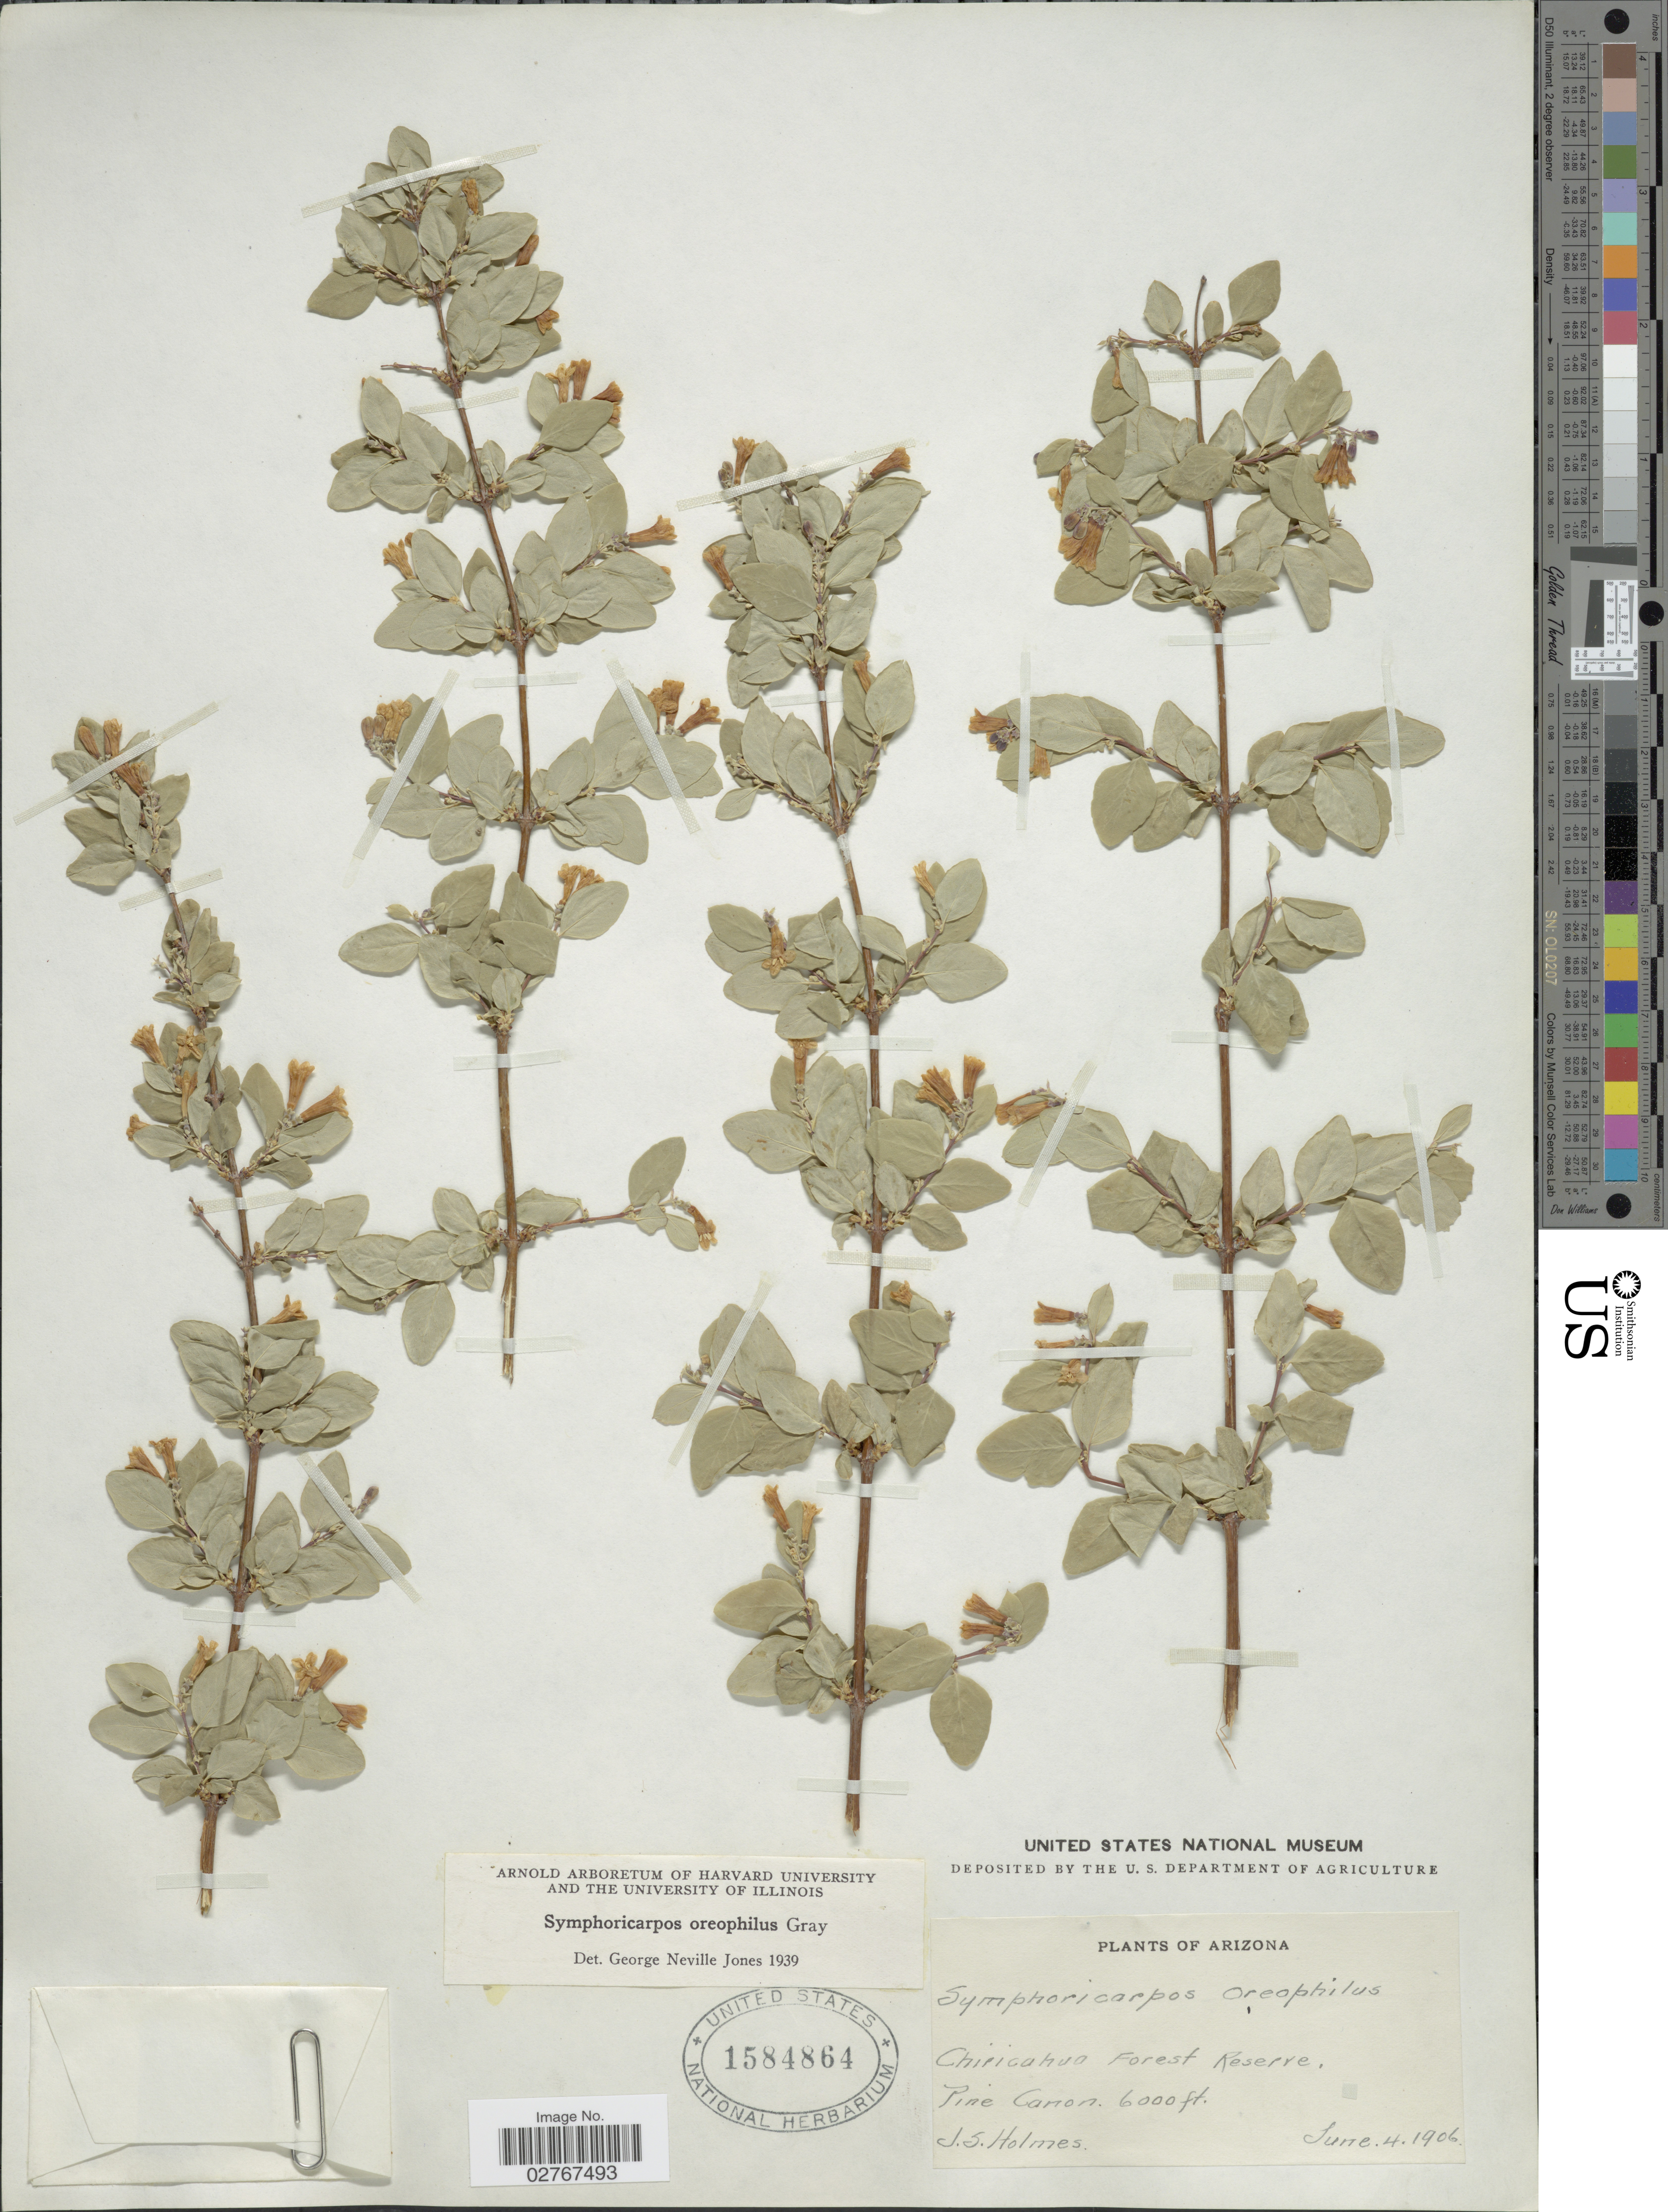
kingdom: Plantae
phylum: Tracheophyta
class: Magnoliopsida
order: Dipsacales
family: Caprifoliaceae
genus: Symphoricarpos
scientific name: Symphoricarpos oreophilus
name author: A. Gray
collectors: J. Holmes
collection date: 1906-06-04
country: United States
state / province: Arizona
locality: Chiricahua Forest Reserve, Pine Canon.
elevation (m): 1829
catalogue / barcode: US 1584864